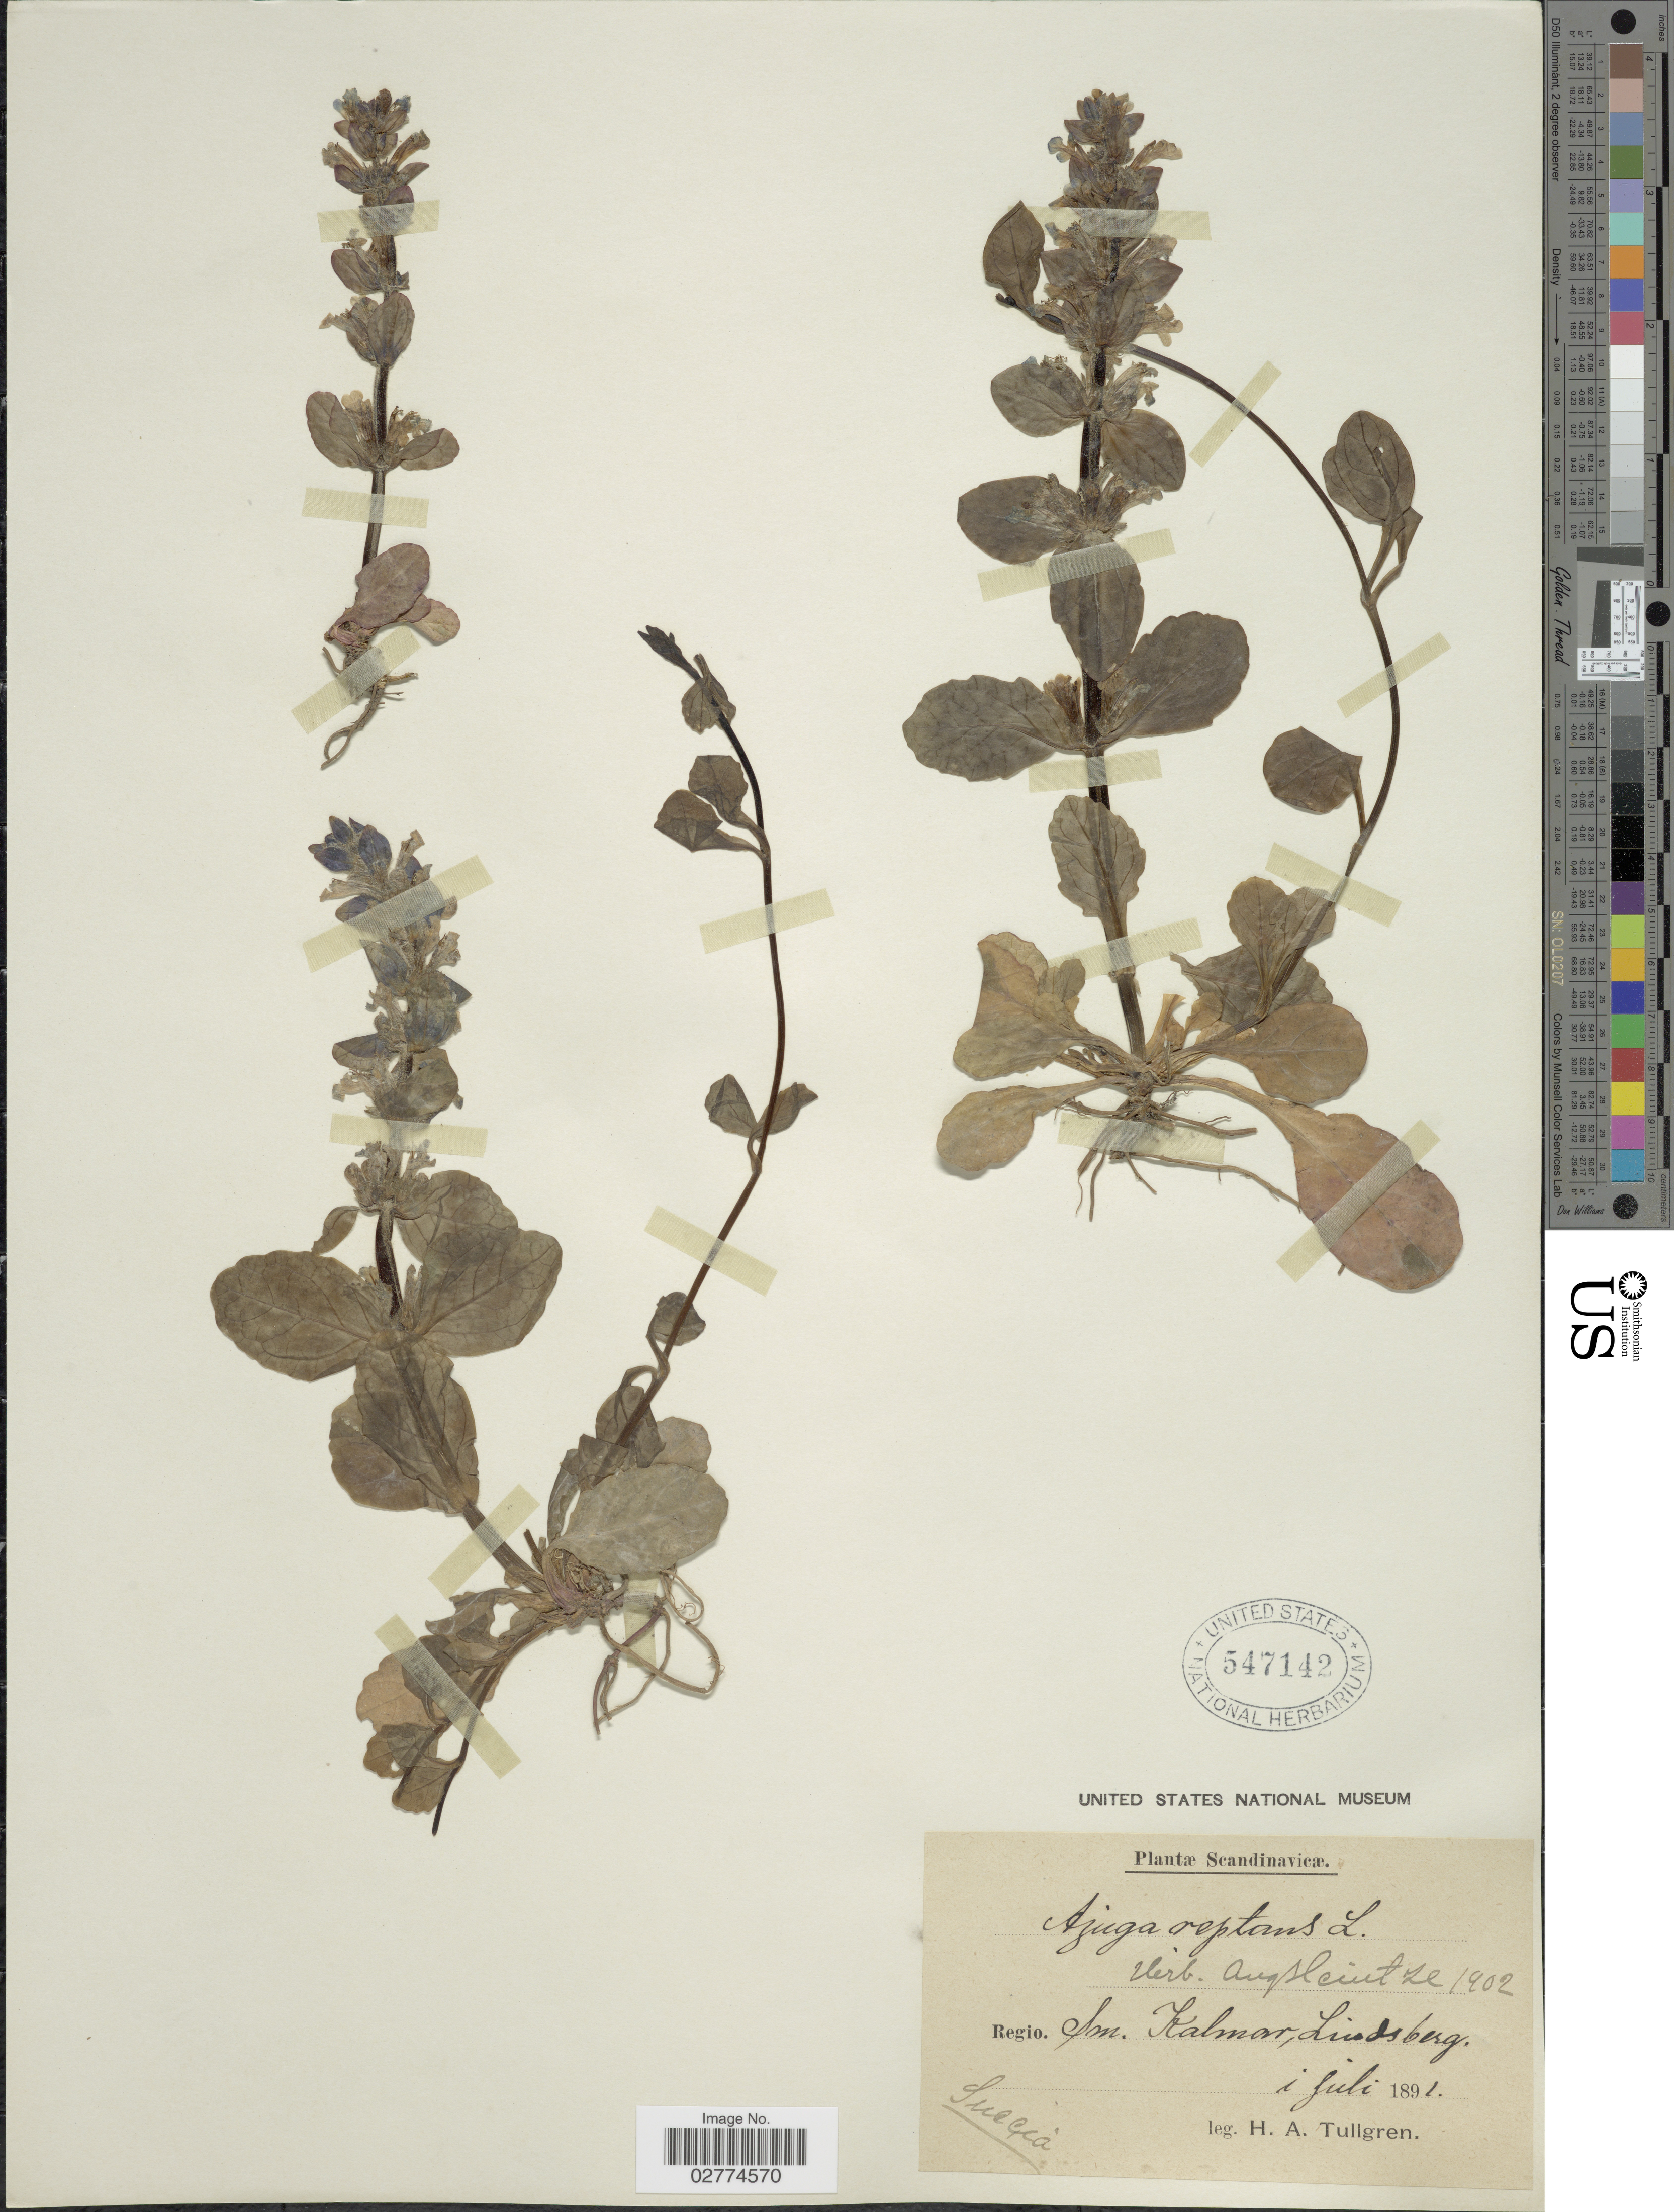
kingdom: Plantae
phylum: Tracheophyta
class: Magnoliopsida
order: Lamiales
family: Lamiaceae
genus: Ajuga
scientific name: Ajuga reptans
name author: L.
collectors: H. Tullgren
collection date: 1891-07-01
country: Sweden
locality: Regio Sm. Kalmar, Lindsberg.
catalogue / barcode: US 547142